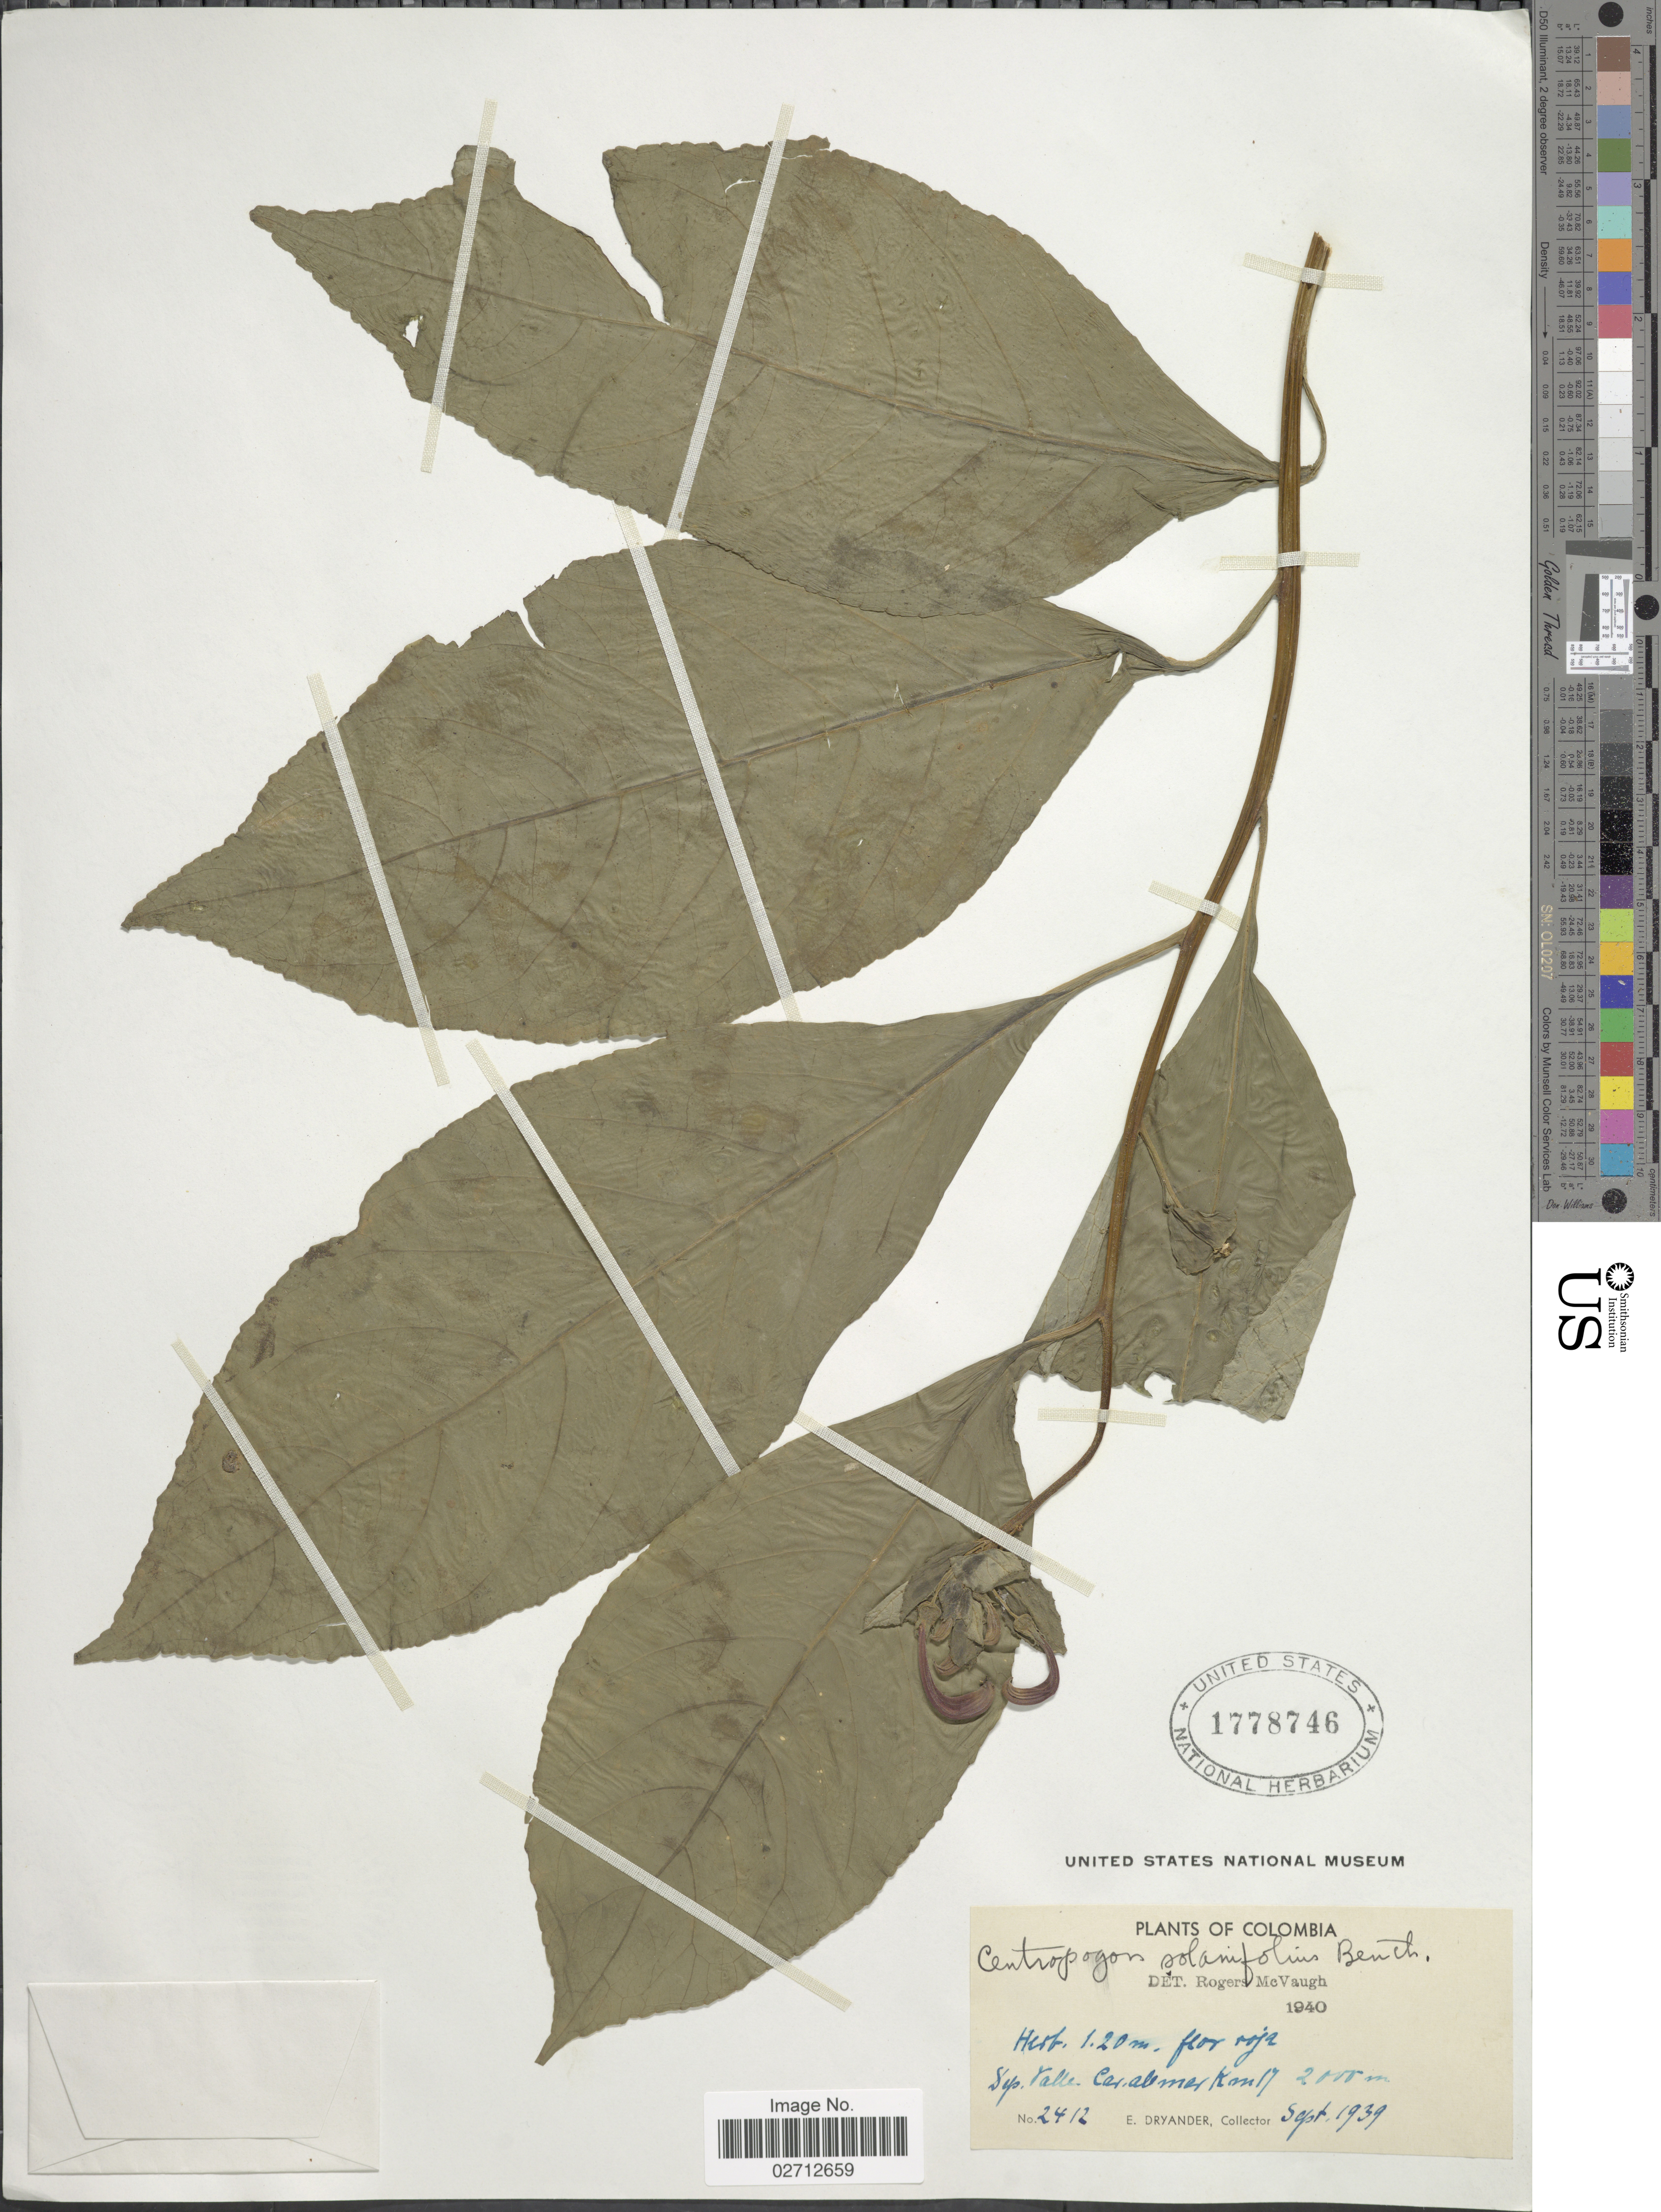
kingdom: Plantae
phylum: Tracheophyta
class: Magnoliopsida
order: Asterales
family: Campanulaceae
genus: Centropogon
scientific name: Centropogon solanifolius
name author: Benth.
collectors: E. Dryander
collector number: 2412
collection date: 1939-09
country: Colombia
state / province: Valle del Cauca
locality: Dep. Valle Car. km 17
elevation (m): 2000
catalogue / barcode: US 1778746